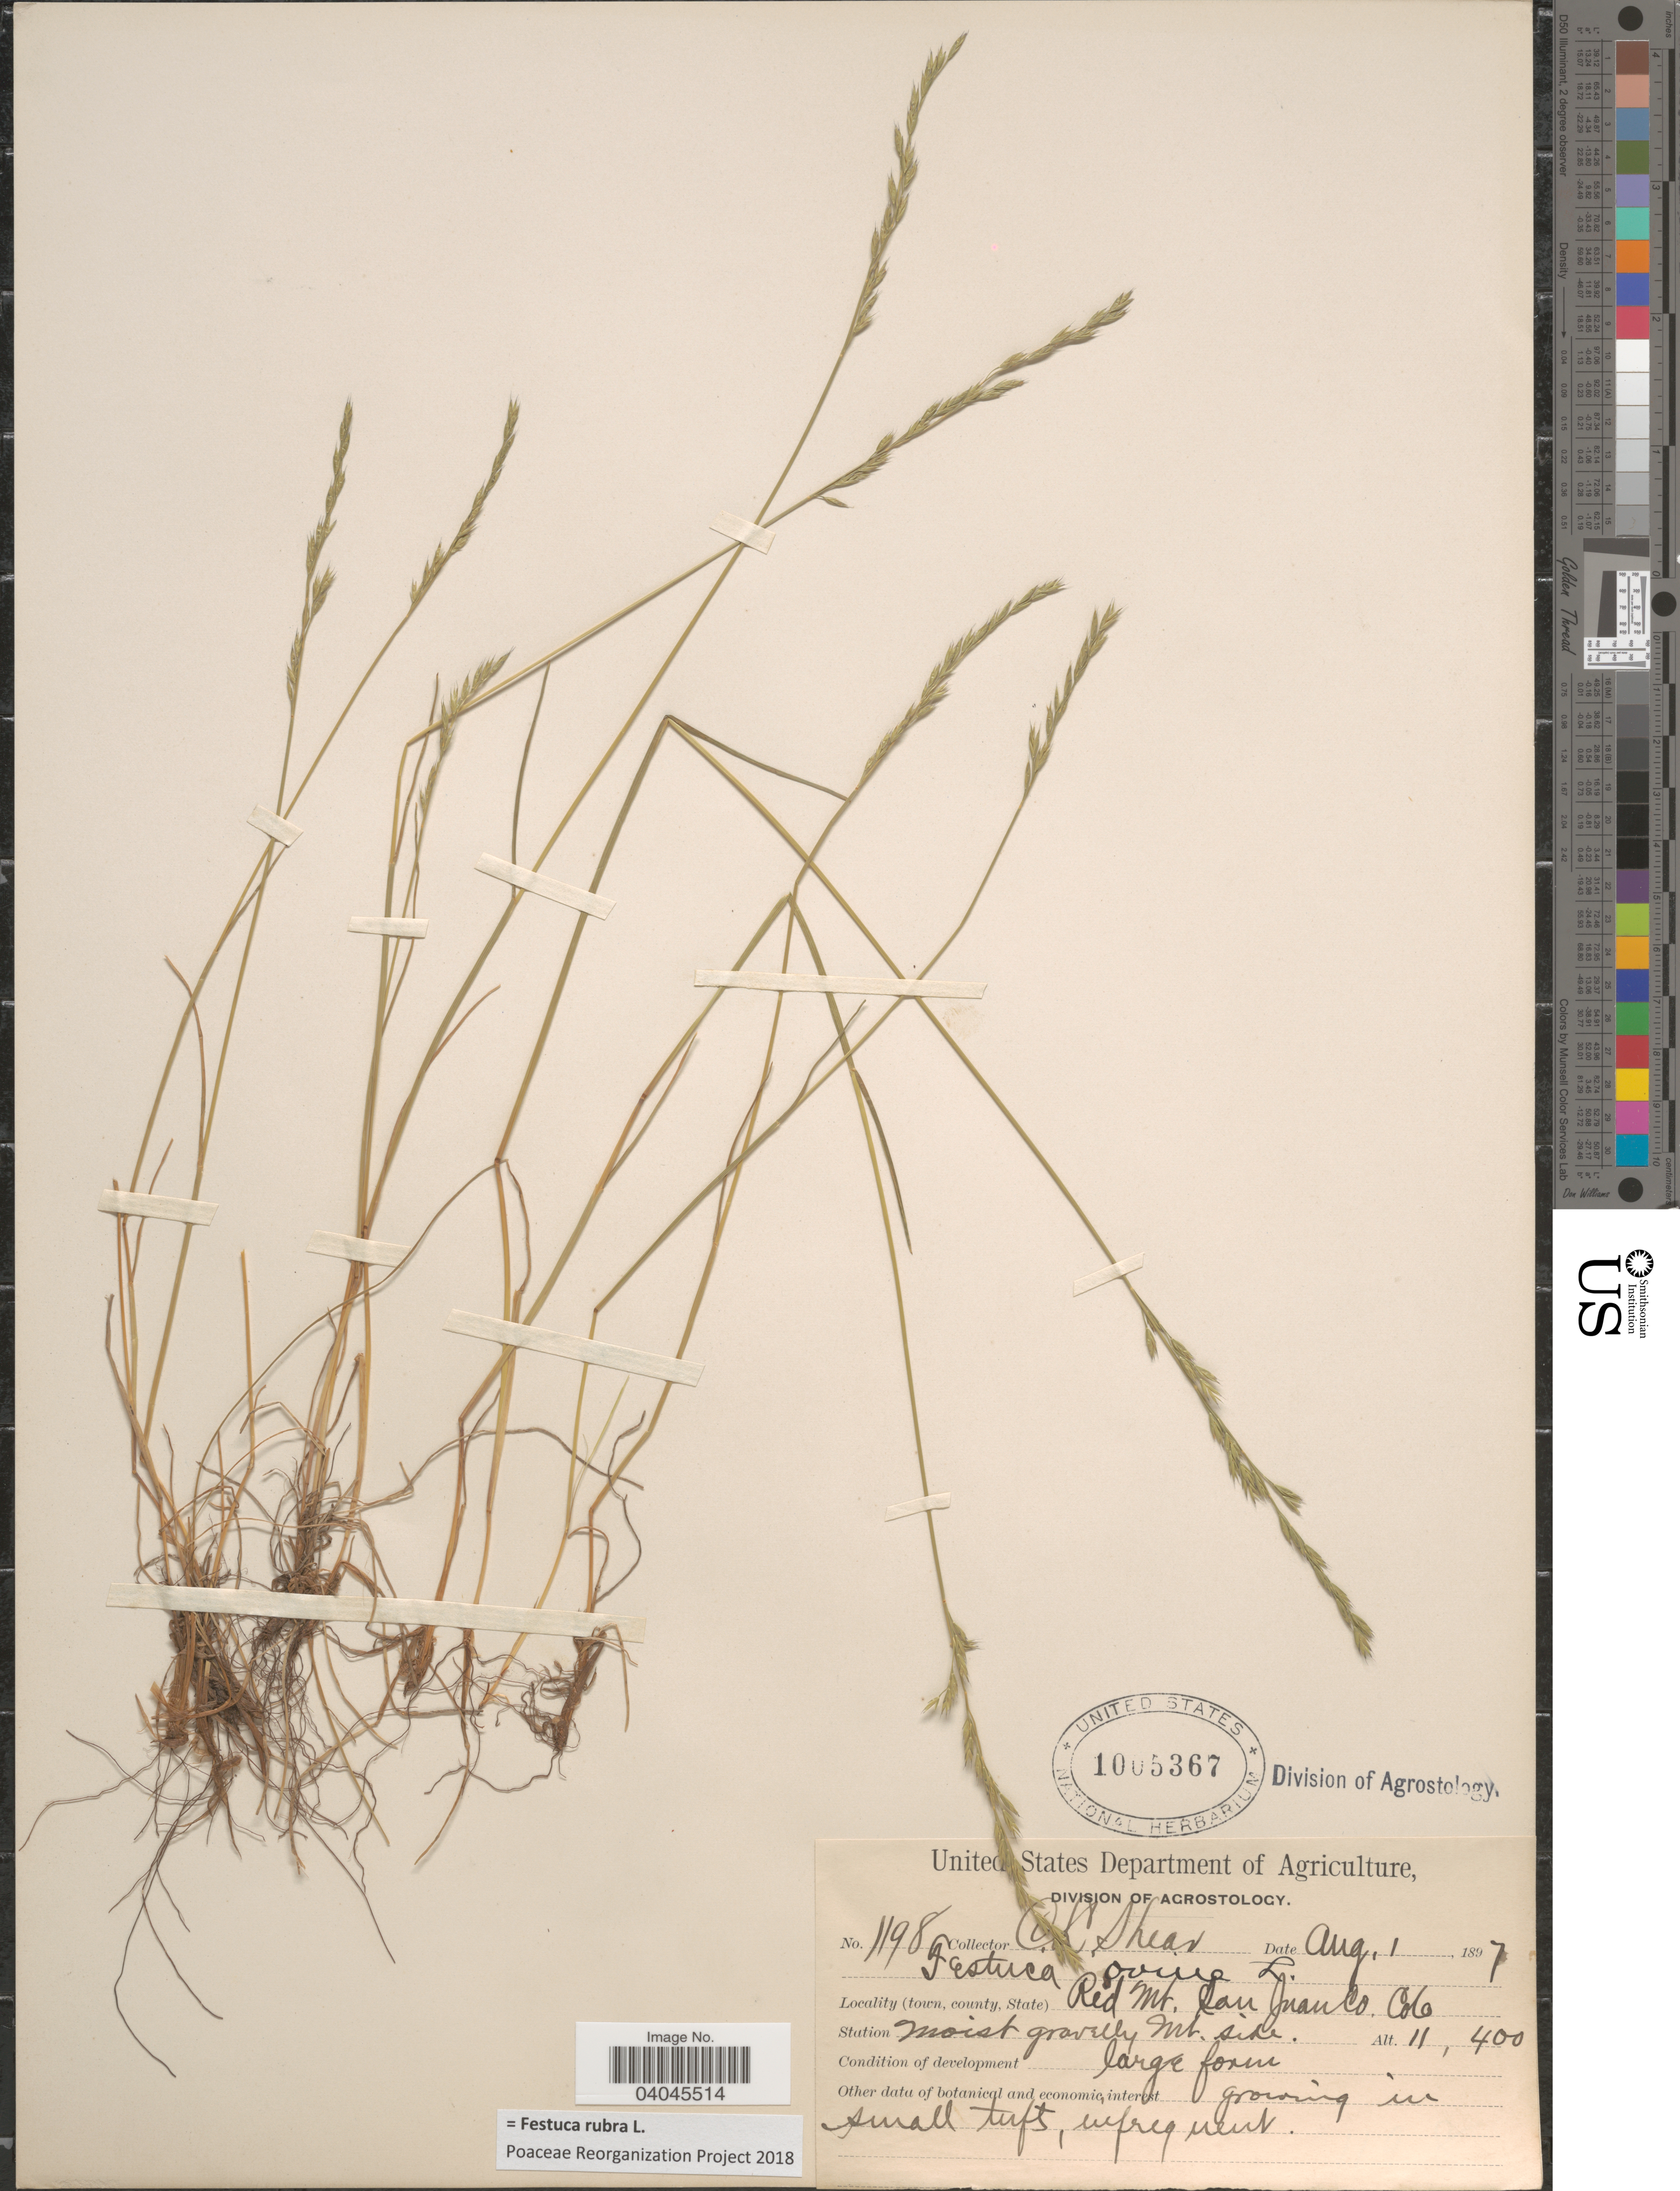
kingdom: Plantae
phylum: Tracheophyta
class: Liliopsida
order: Poales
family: Poaceae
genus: Festuca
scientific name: Festuca rubra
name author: L.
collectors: C. L. Shear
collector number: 1198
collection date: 1897-08-01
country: United States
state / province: Colorado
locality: Red Mt. San Juan Co.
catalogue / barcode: US 1005367